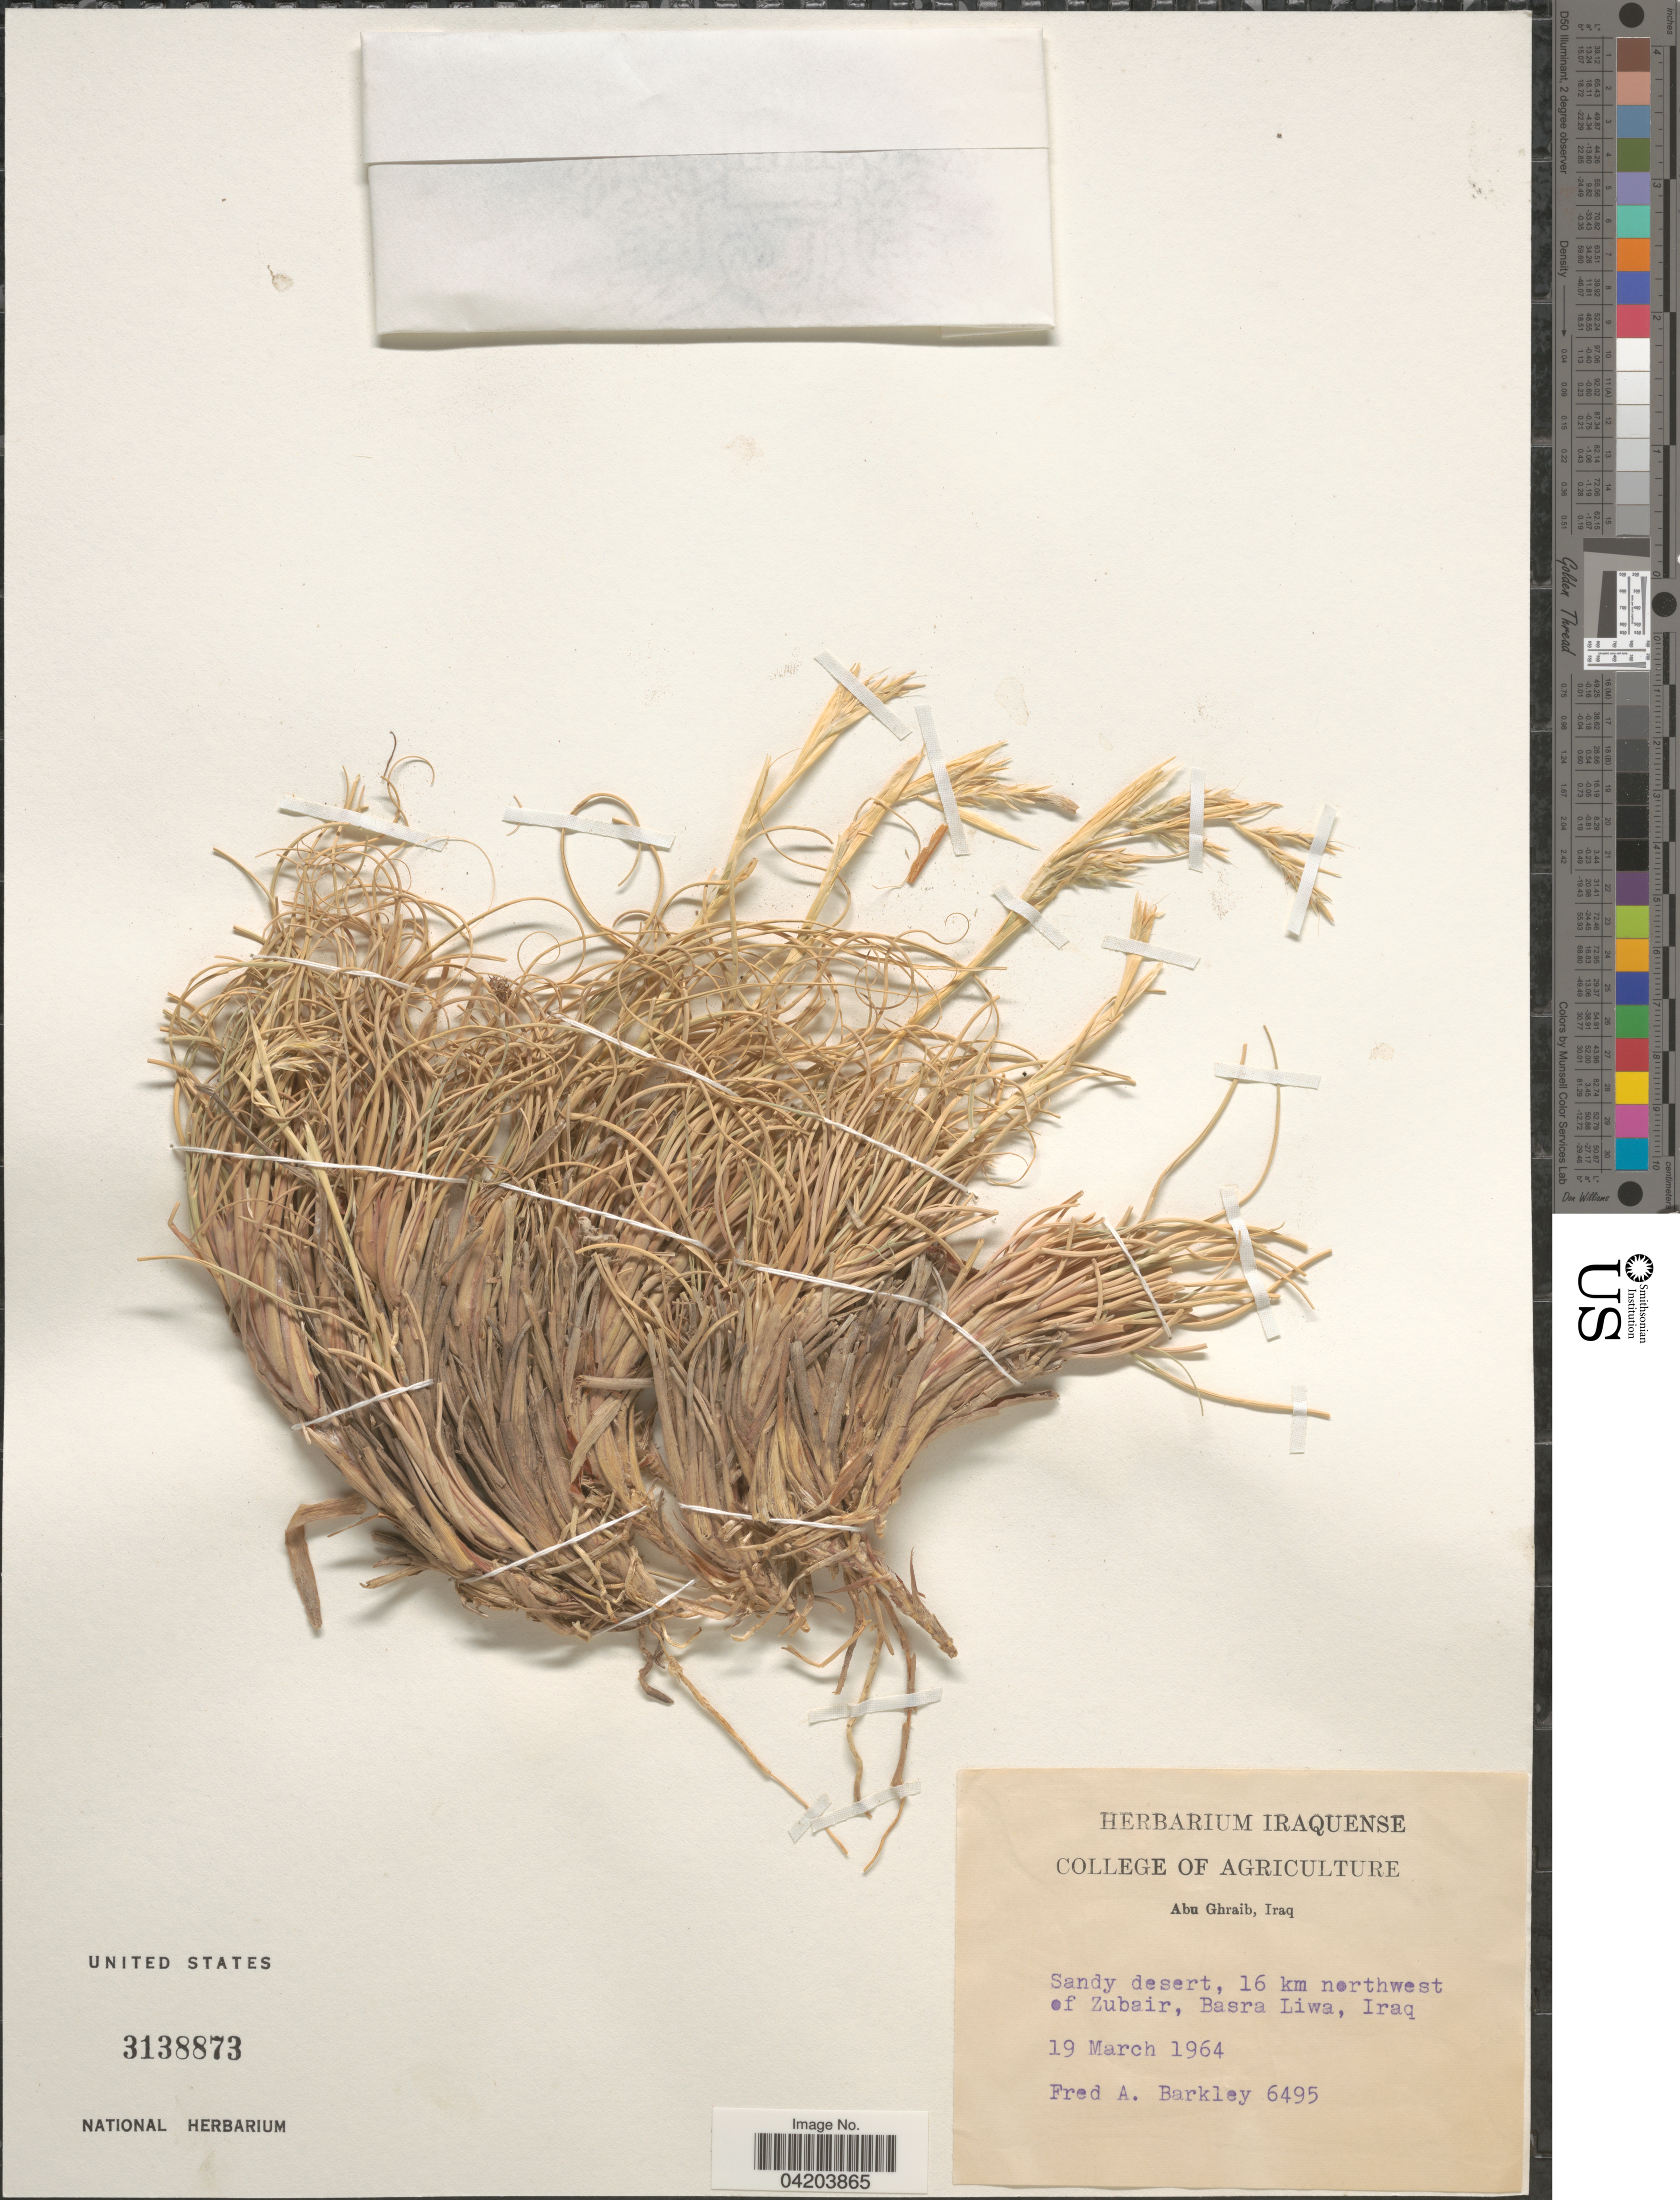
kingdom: Plantae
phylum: Tracheophyta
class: Liliopsida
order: Poales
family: Poaceae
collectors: F. A. Barkley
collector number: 6495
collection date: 1964-03-19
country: Iraq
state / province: Al Basrah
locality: Sandy desert, 16 km northwest of Zubair, Basra Liwa.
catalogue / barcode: US 3138873